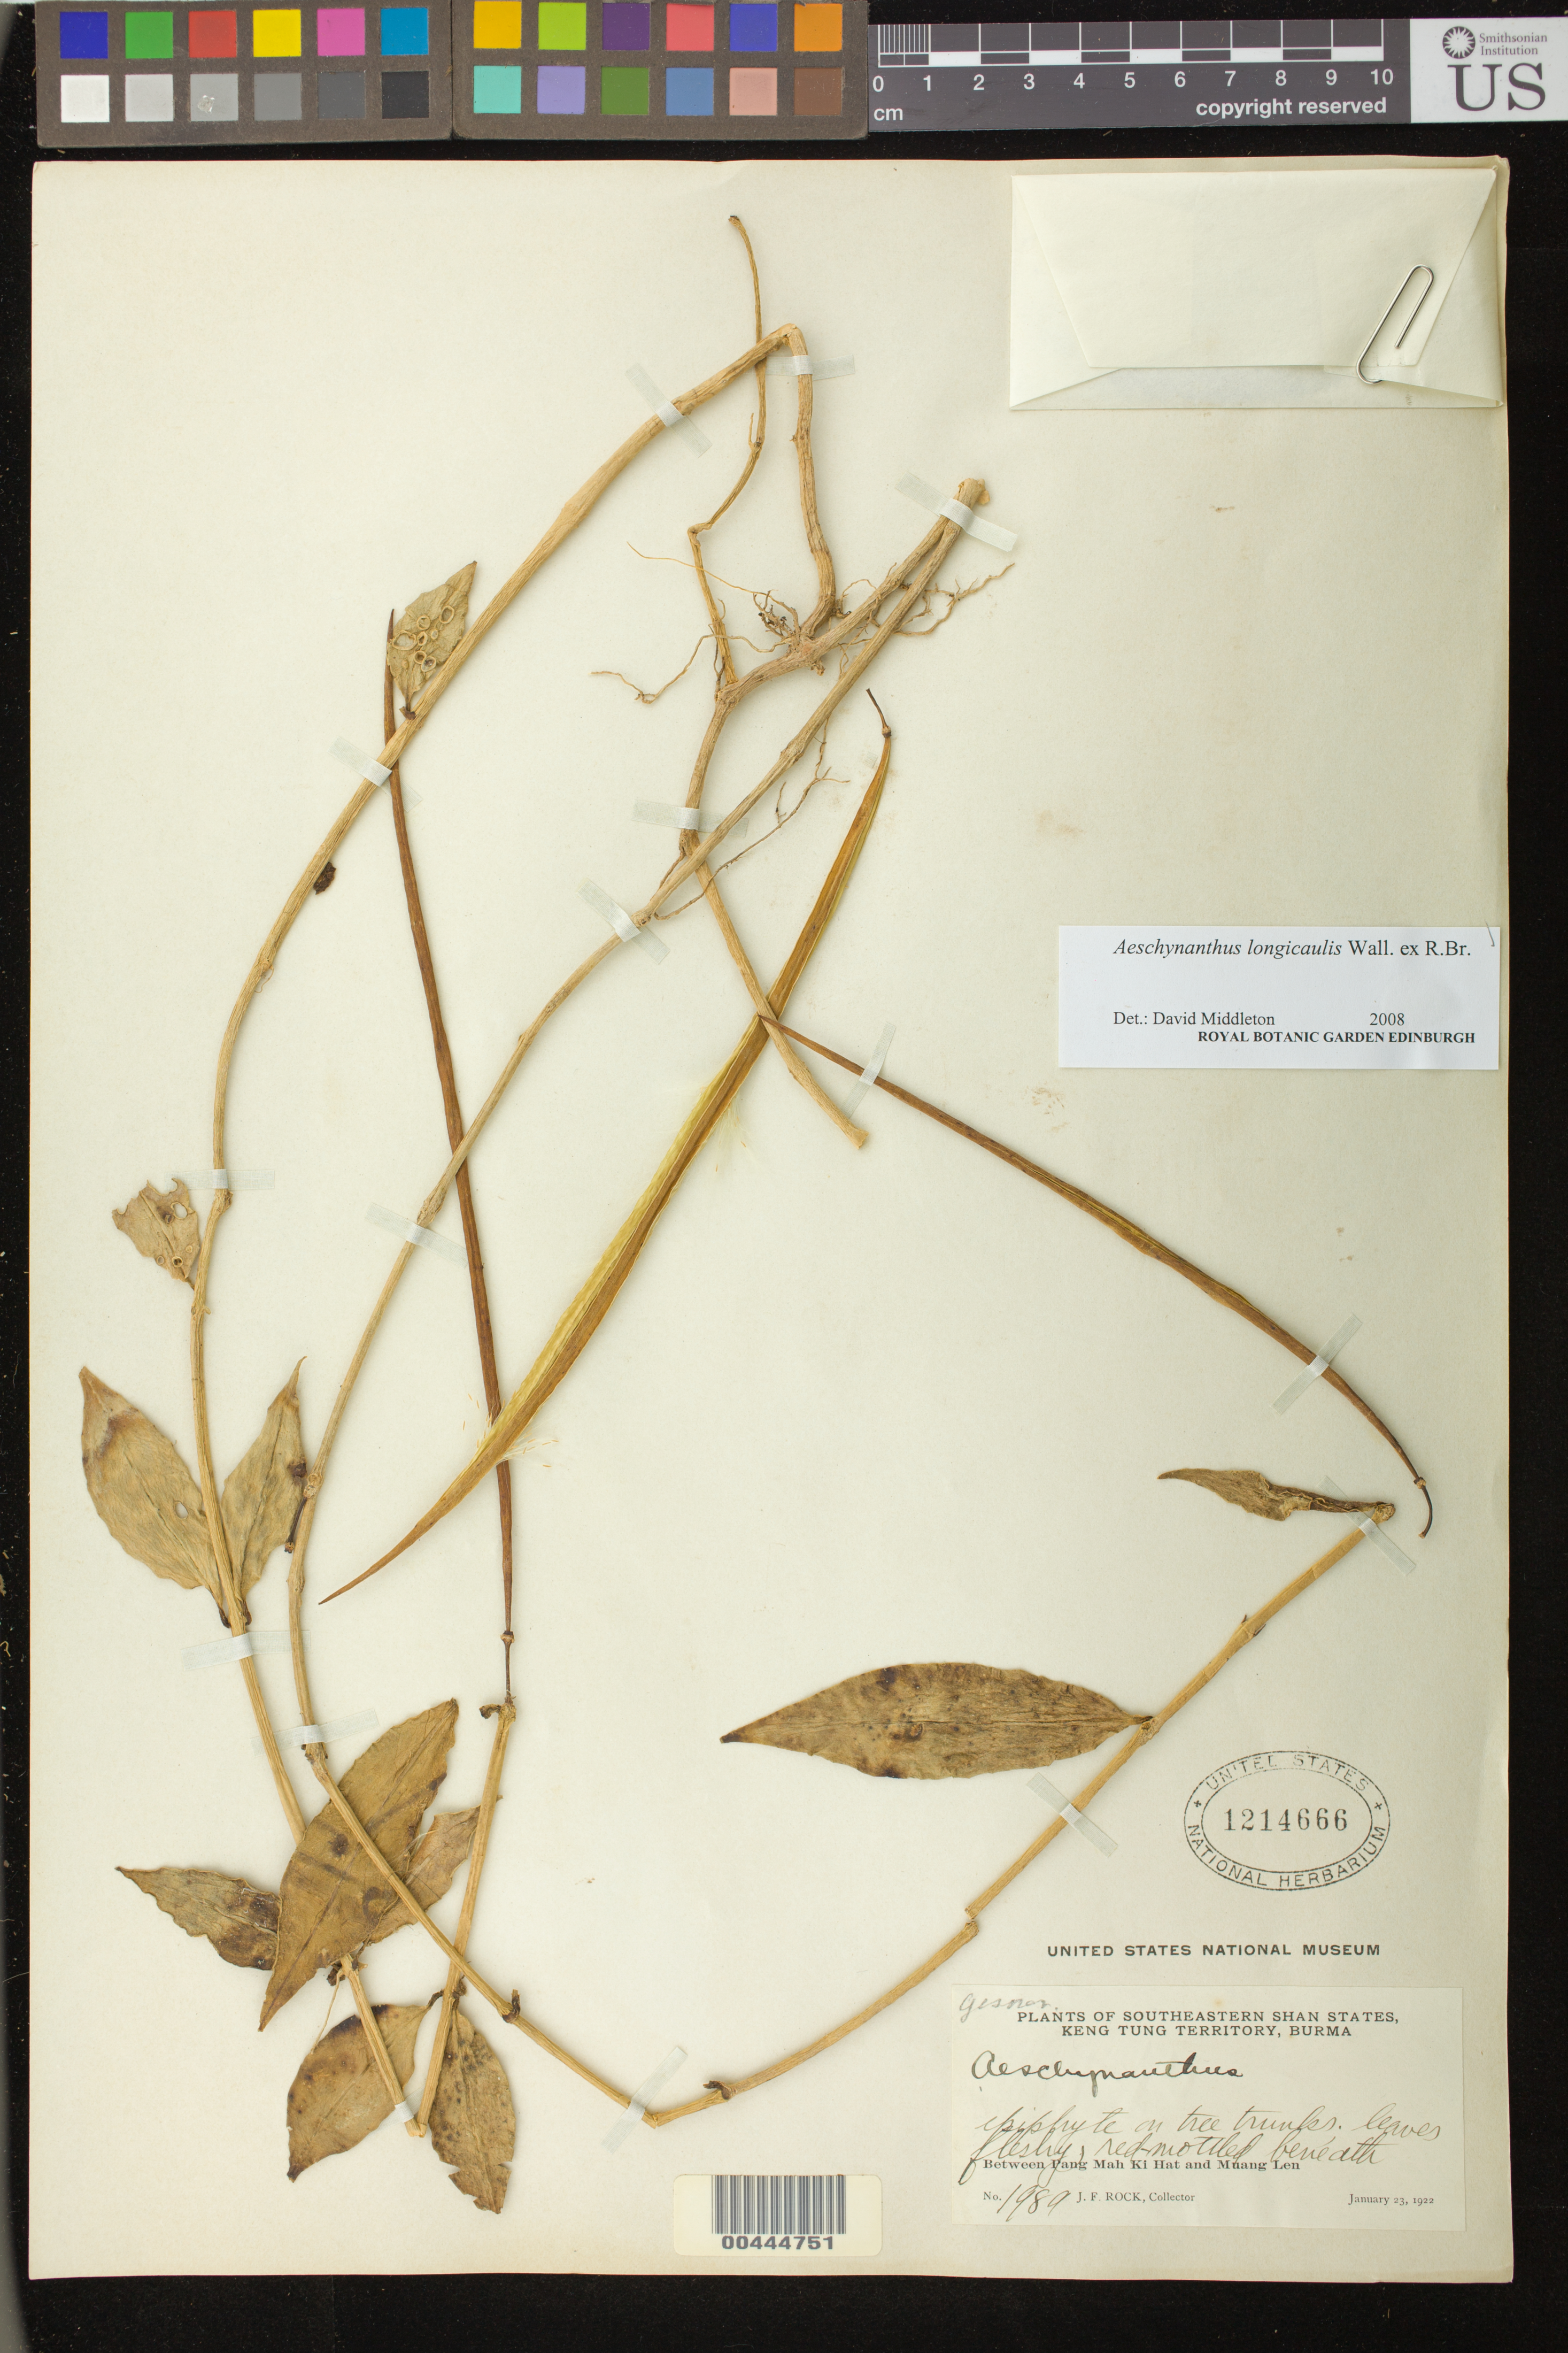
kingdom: Plantae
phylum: Tracheophyta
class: Magnoliopsida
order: Lamiales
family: Gesneriaceae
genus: Aeschynanthus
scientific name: Aeschynanthus sp.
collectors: J. F. Rock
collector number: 1989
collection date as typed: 23 Jan 1922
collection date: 1922-01-23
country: Myanmar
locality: Between Pang Mah Ki Hat and Muang Len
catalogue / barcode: US 1214666